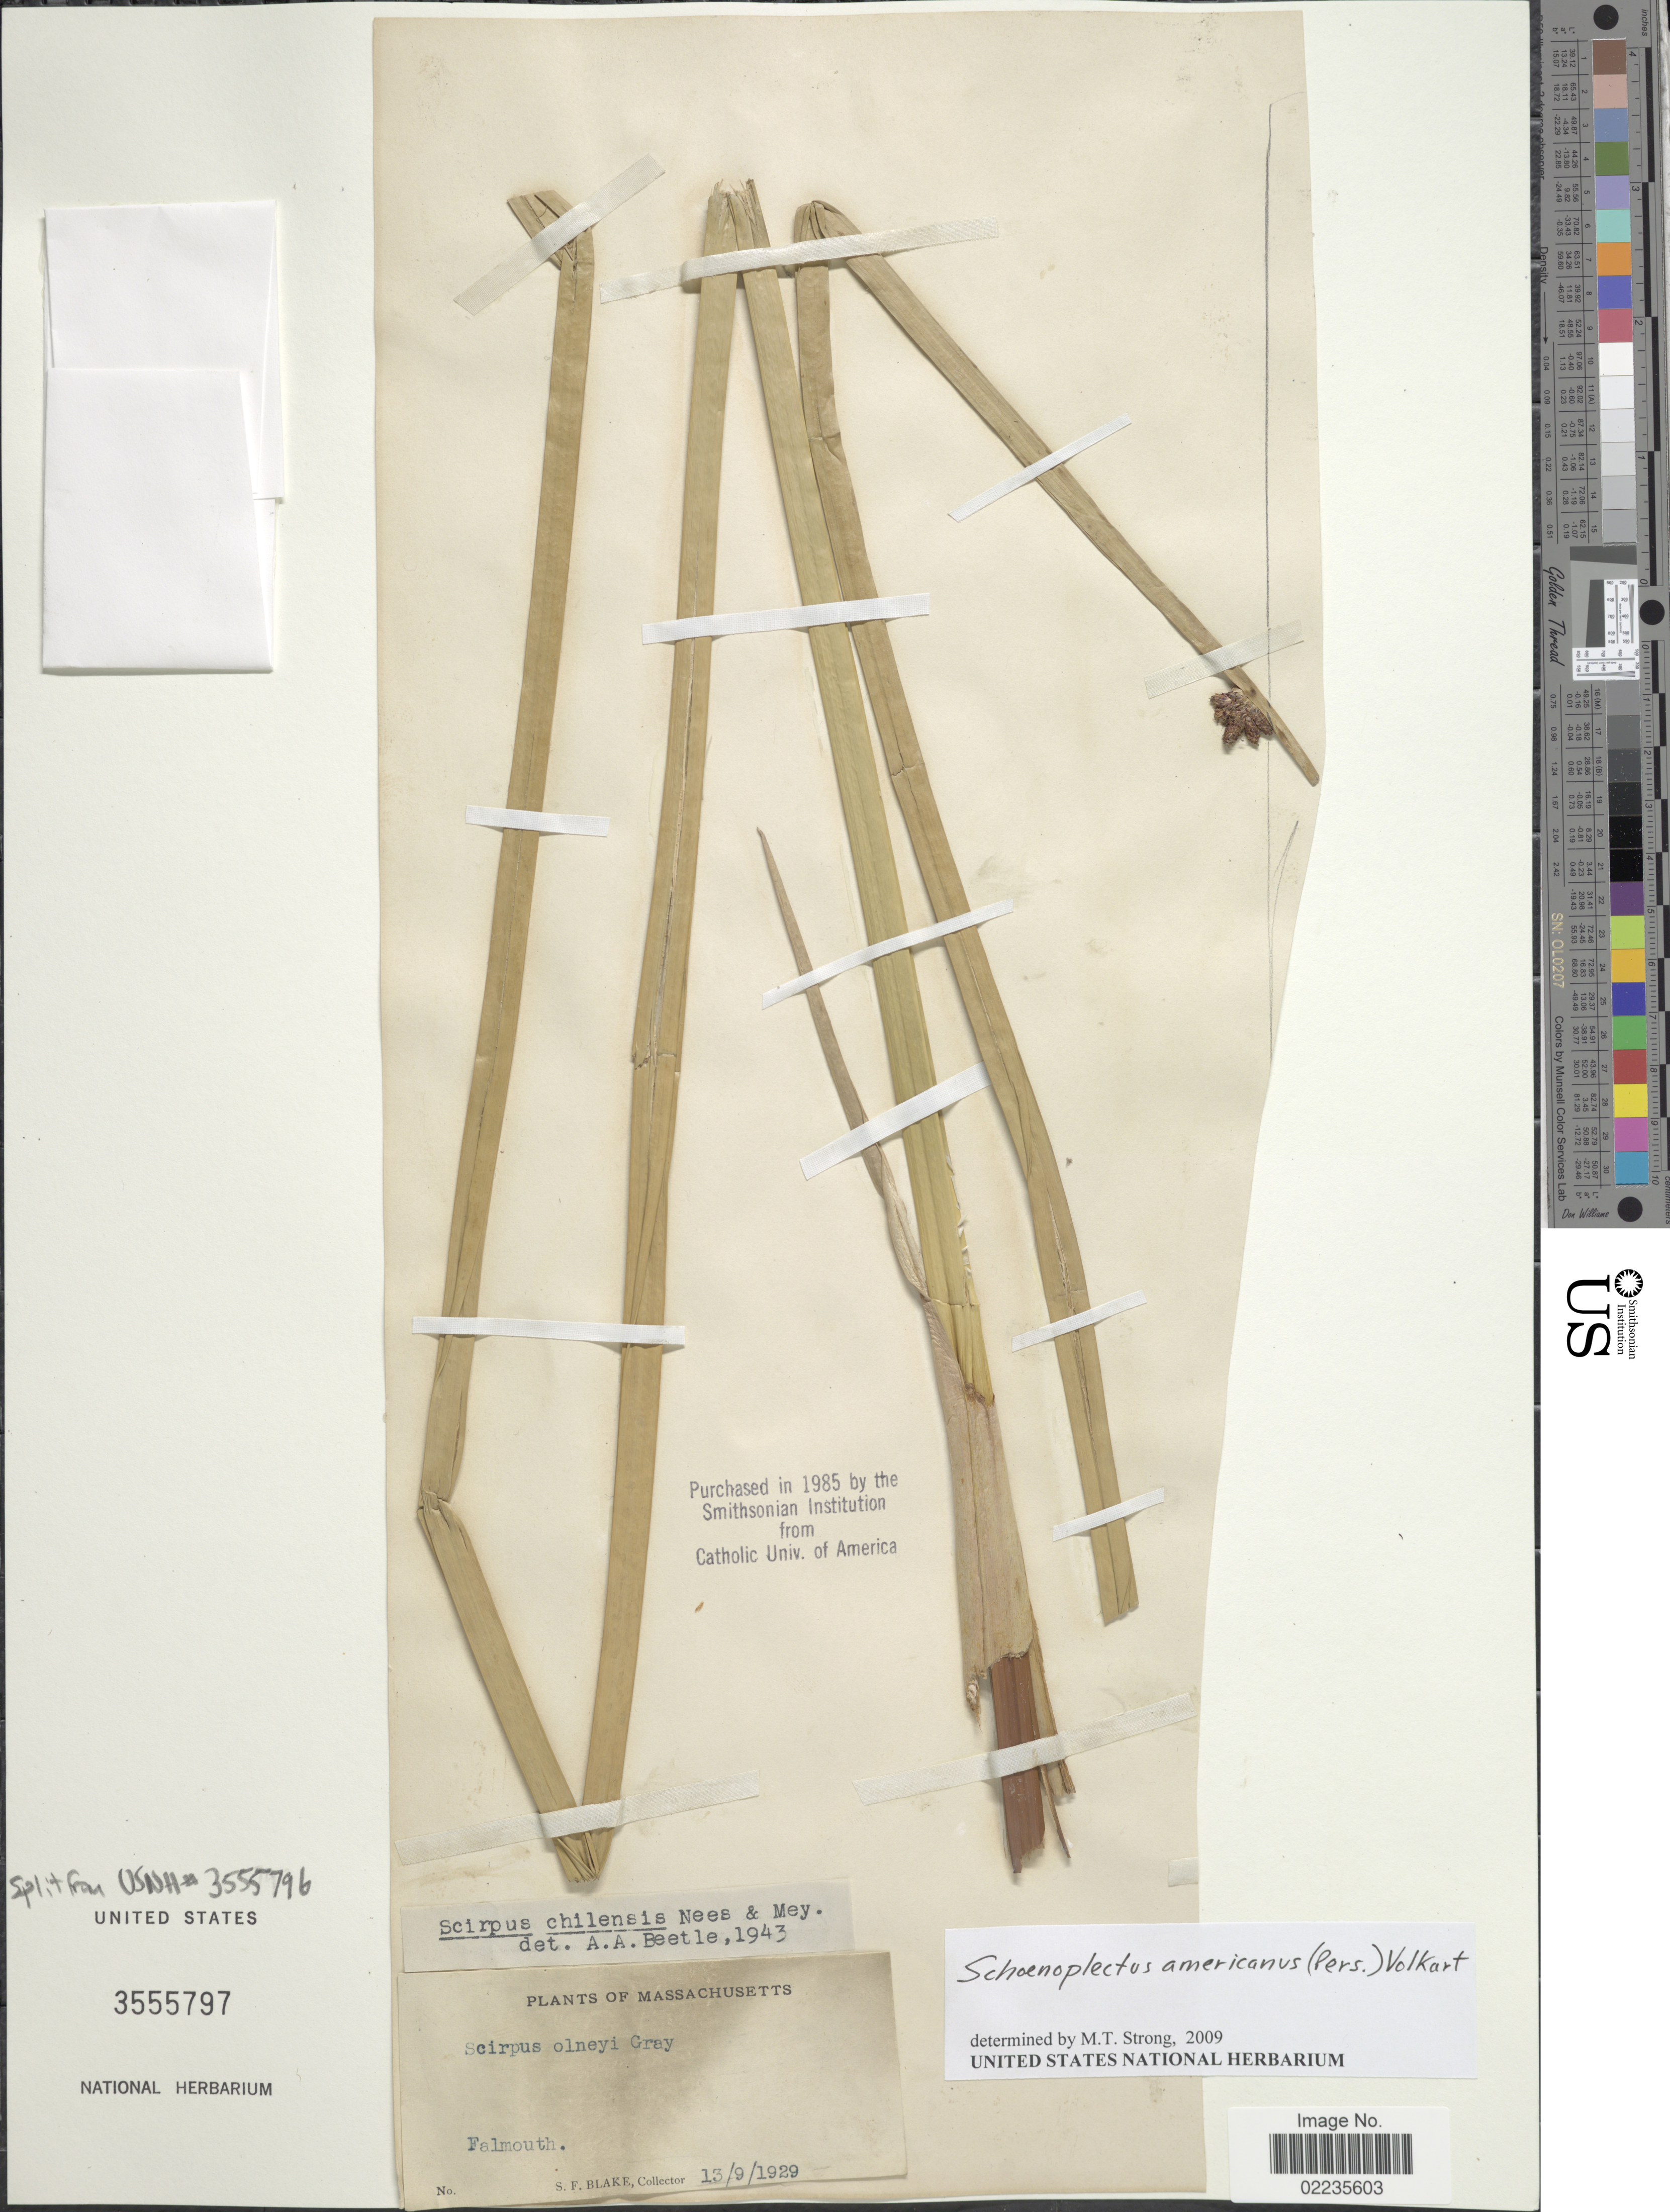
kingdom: Plantae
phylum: Tracheophyta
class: Liliopsida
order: Poales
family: Cyperaceae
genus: Schoenoplectus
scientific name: Schoenoplectus americanus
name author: (Pers.) Volkart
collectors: S. Blake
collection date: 1929-09-13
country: United States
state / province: Massachusetts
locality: Falmouth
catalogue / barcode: US 3555797